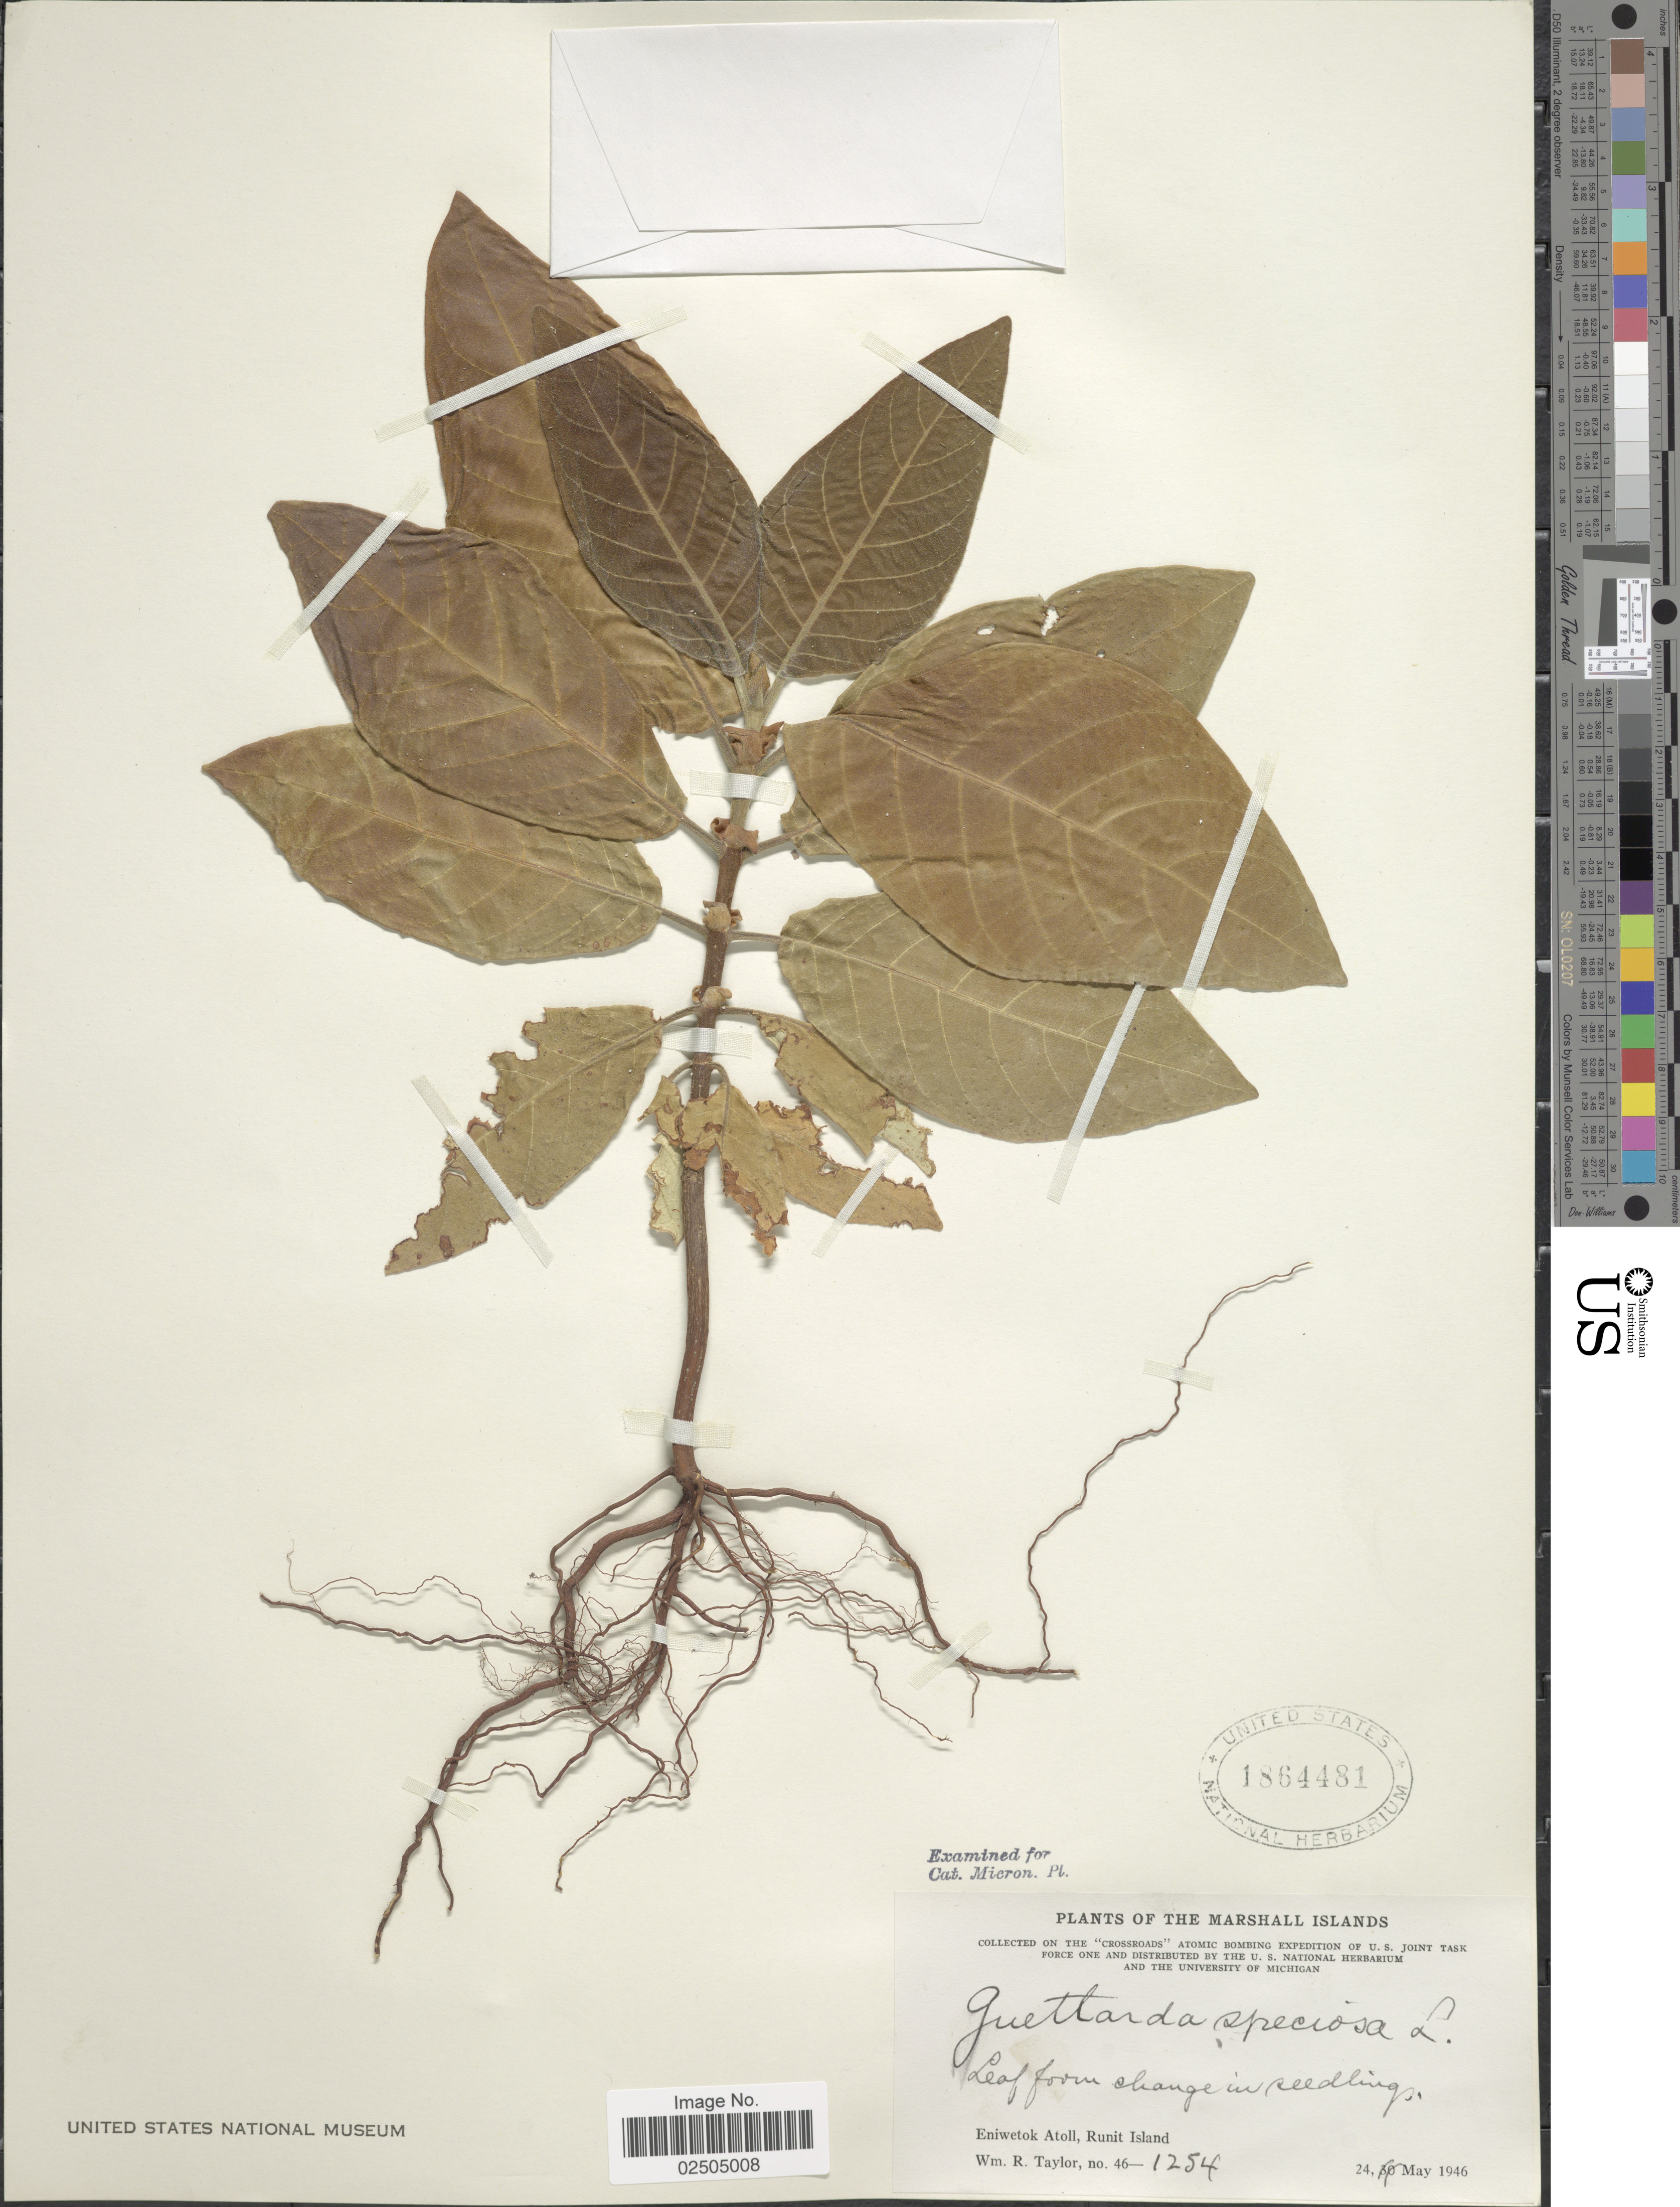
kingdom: Plantae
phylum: Tracheophyta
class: Magnoliopsida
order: Gentianales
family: Rubiaceae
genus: Guettarda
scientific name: Guettarda speciosa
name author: L.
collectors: W. R. Taylor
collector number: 46-1254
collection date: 1946-05-24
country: Marshall Islands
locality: The Marshall Islands, Eniwetok Atoll, Runit Island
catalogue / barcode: US 1864481